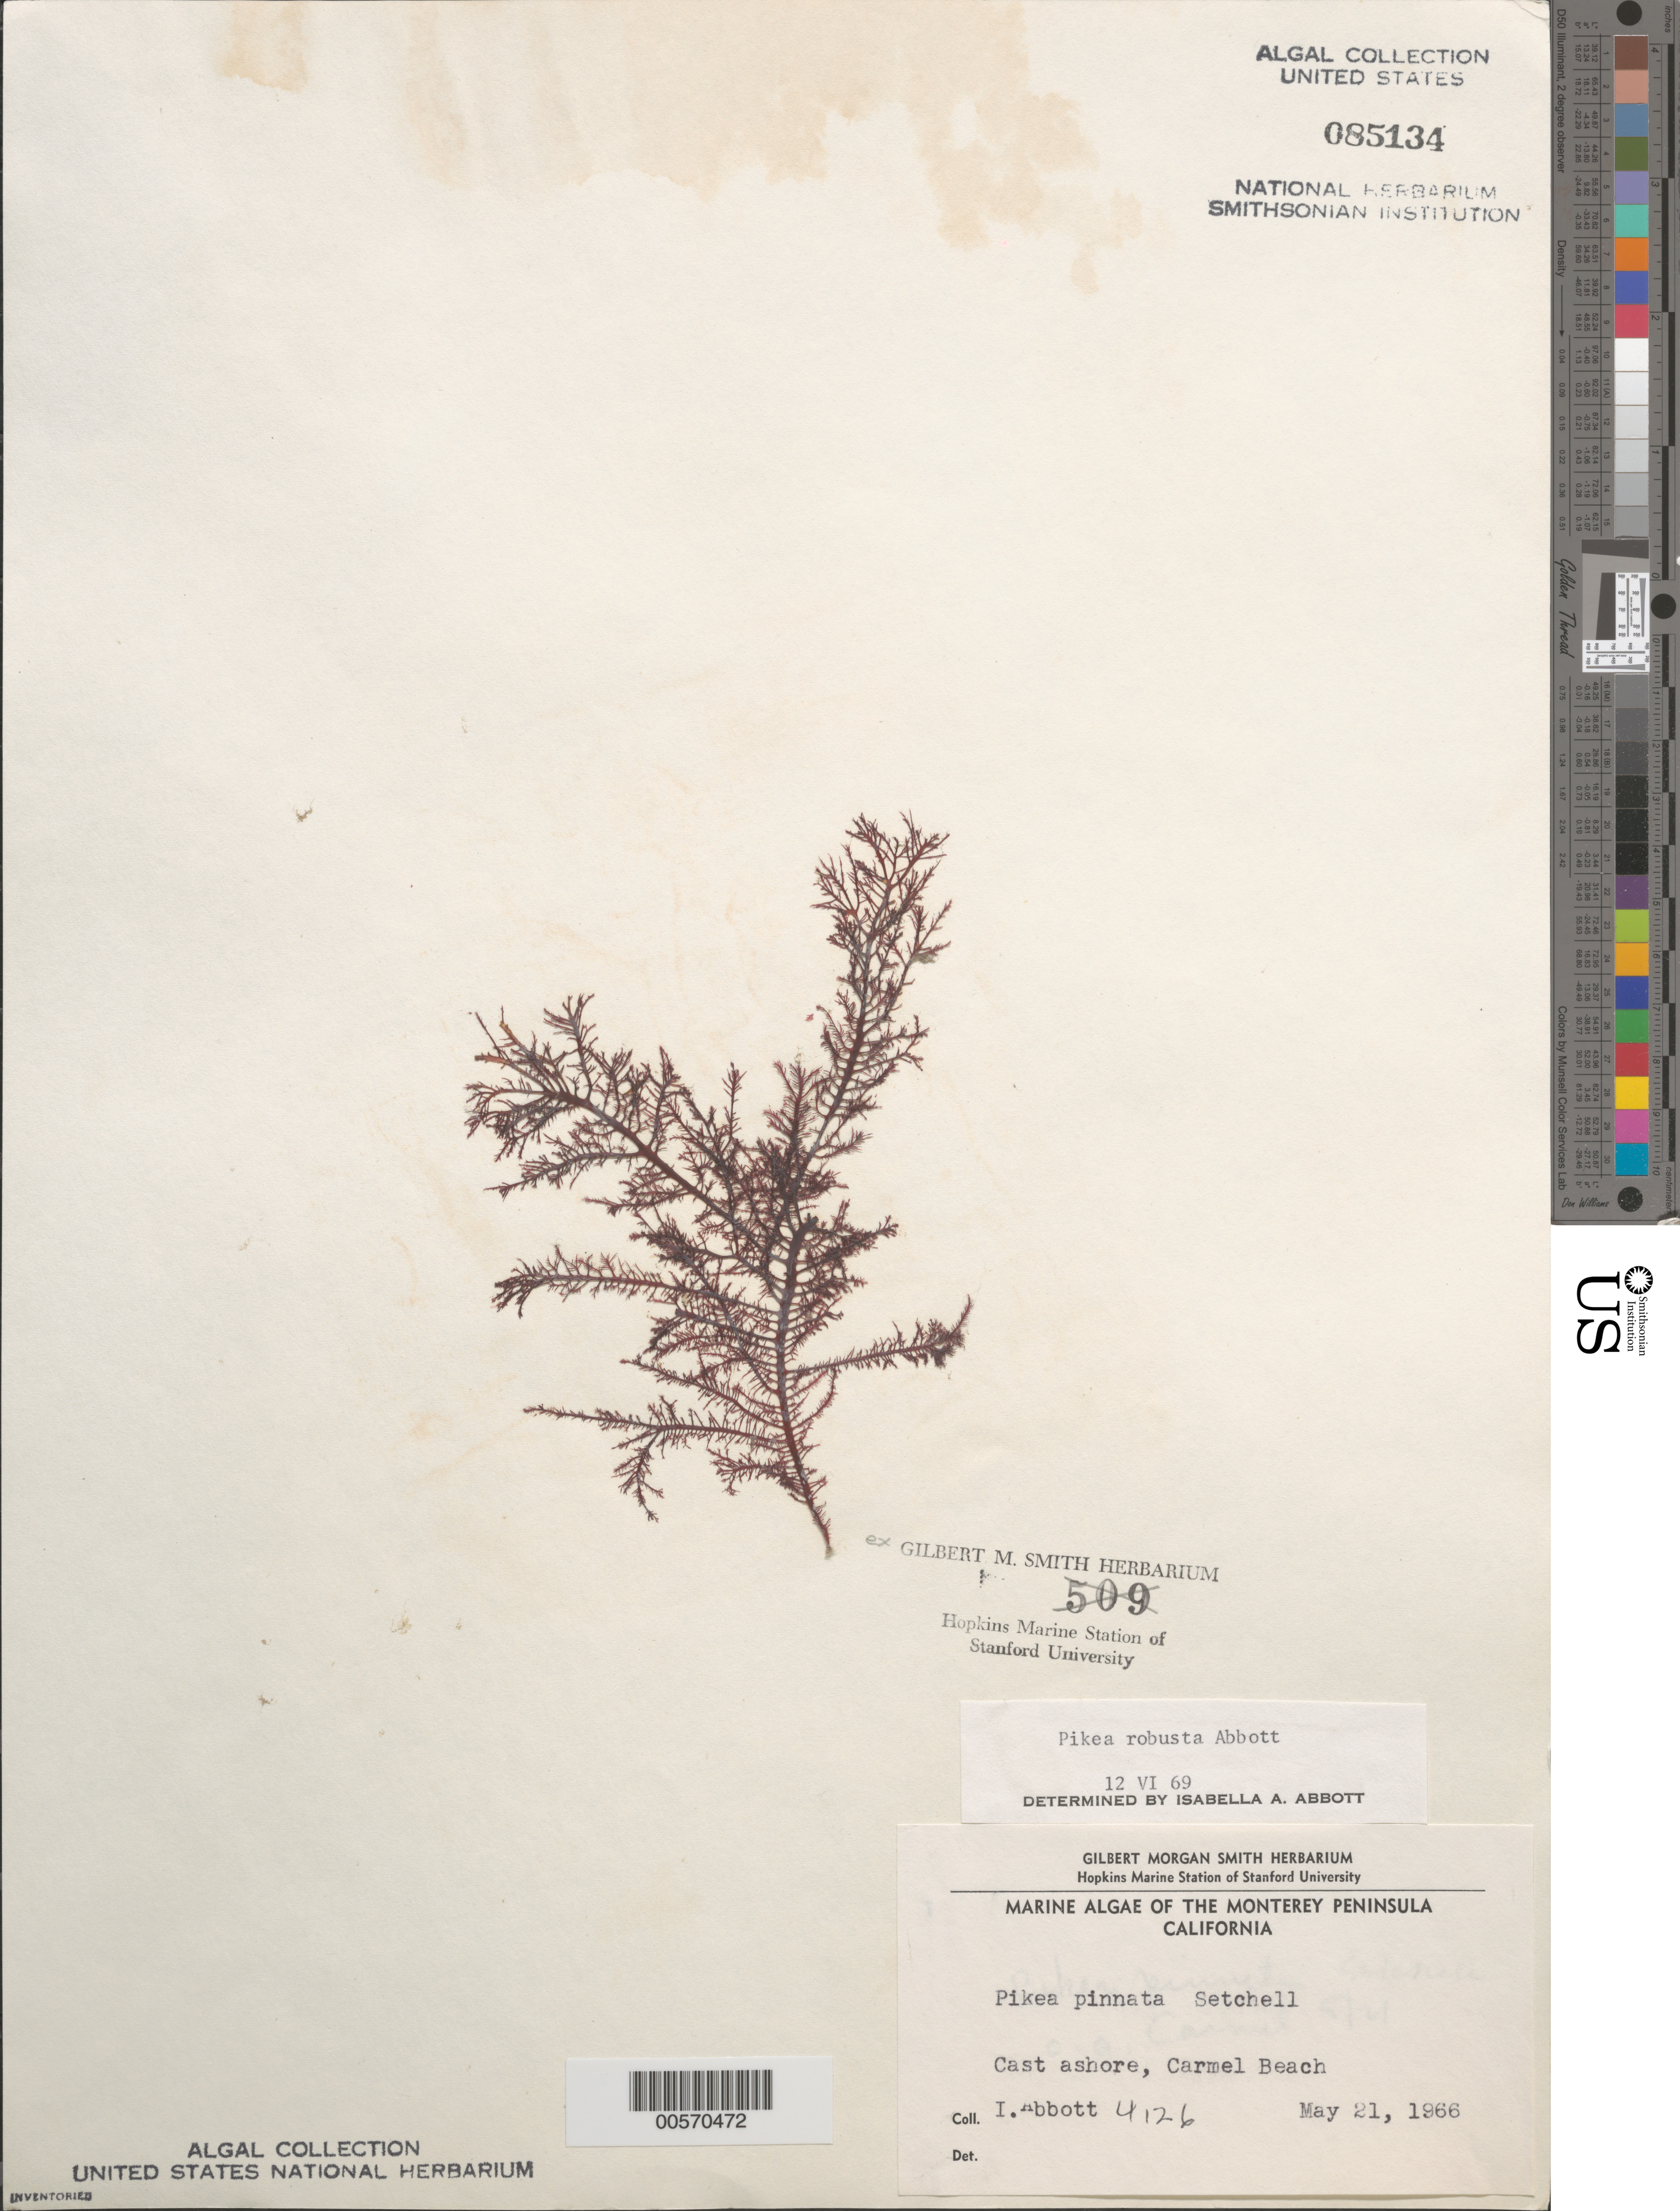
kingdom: Plantae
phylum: Rhodophyta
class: Florideophyceae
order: Gigartinales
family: Dumontiaceae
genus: Pikea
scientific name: Pikea pinnata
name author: Setch. in Collins et al.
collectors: I. A. Abbott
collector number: IAA 4126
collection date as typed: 21 May 1966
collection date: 1966-05-21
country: United States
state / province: California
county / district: Monterey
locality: Carmel Beach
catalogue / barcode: US 85134